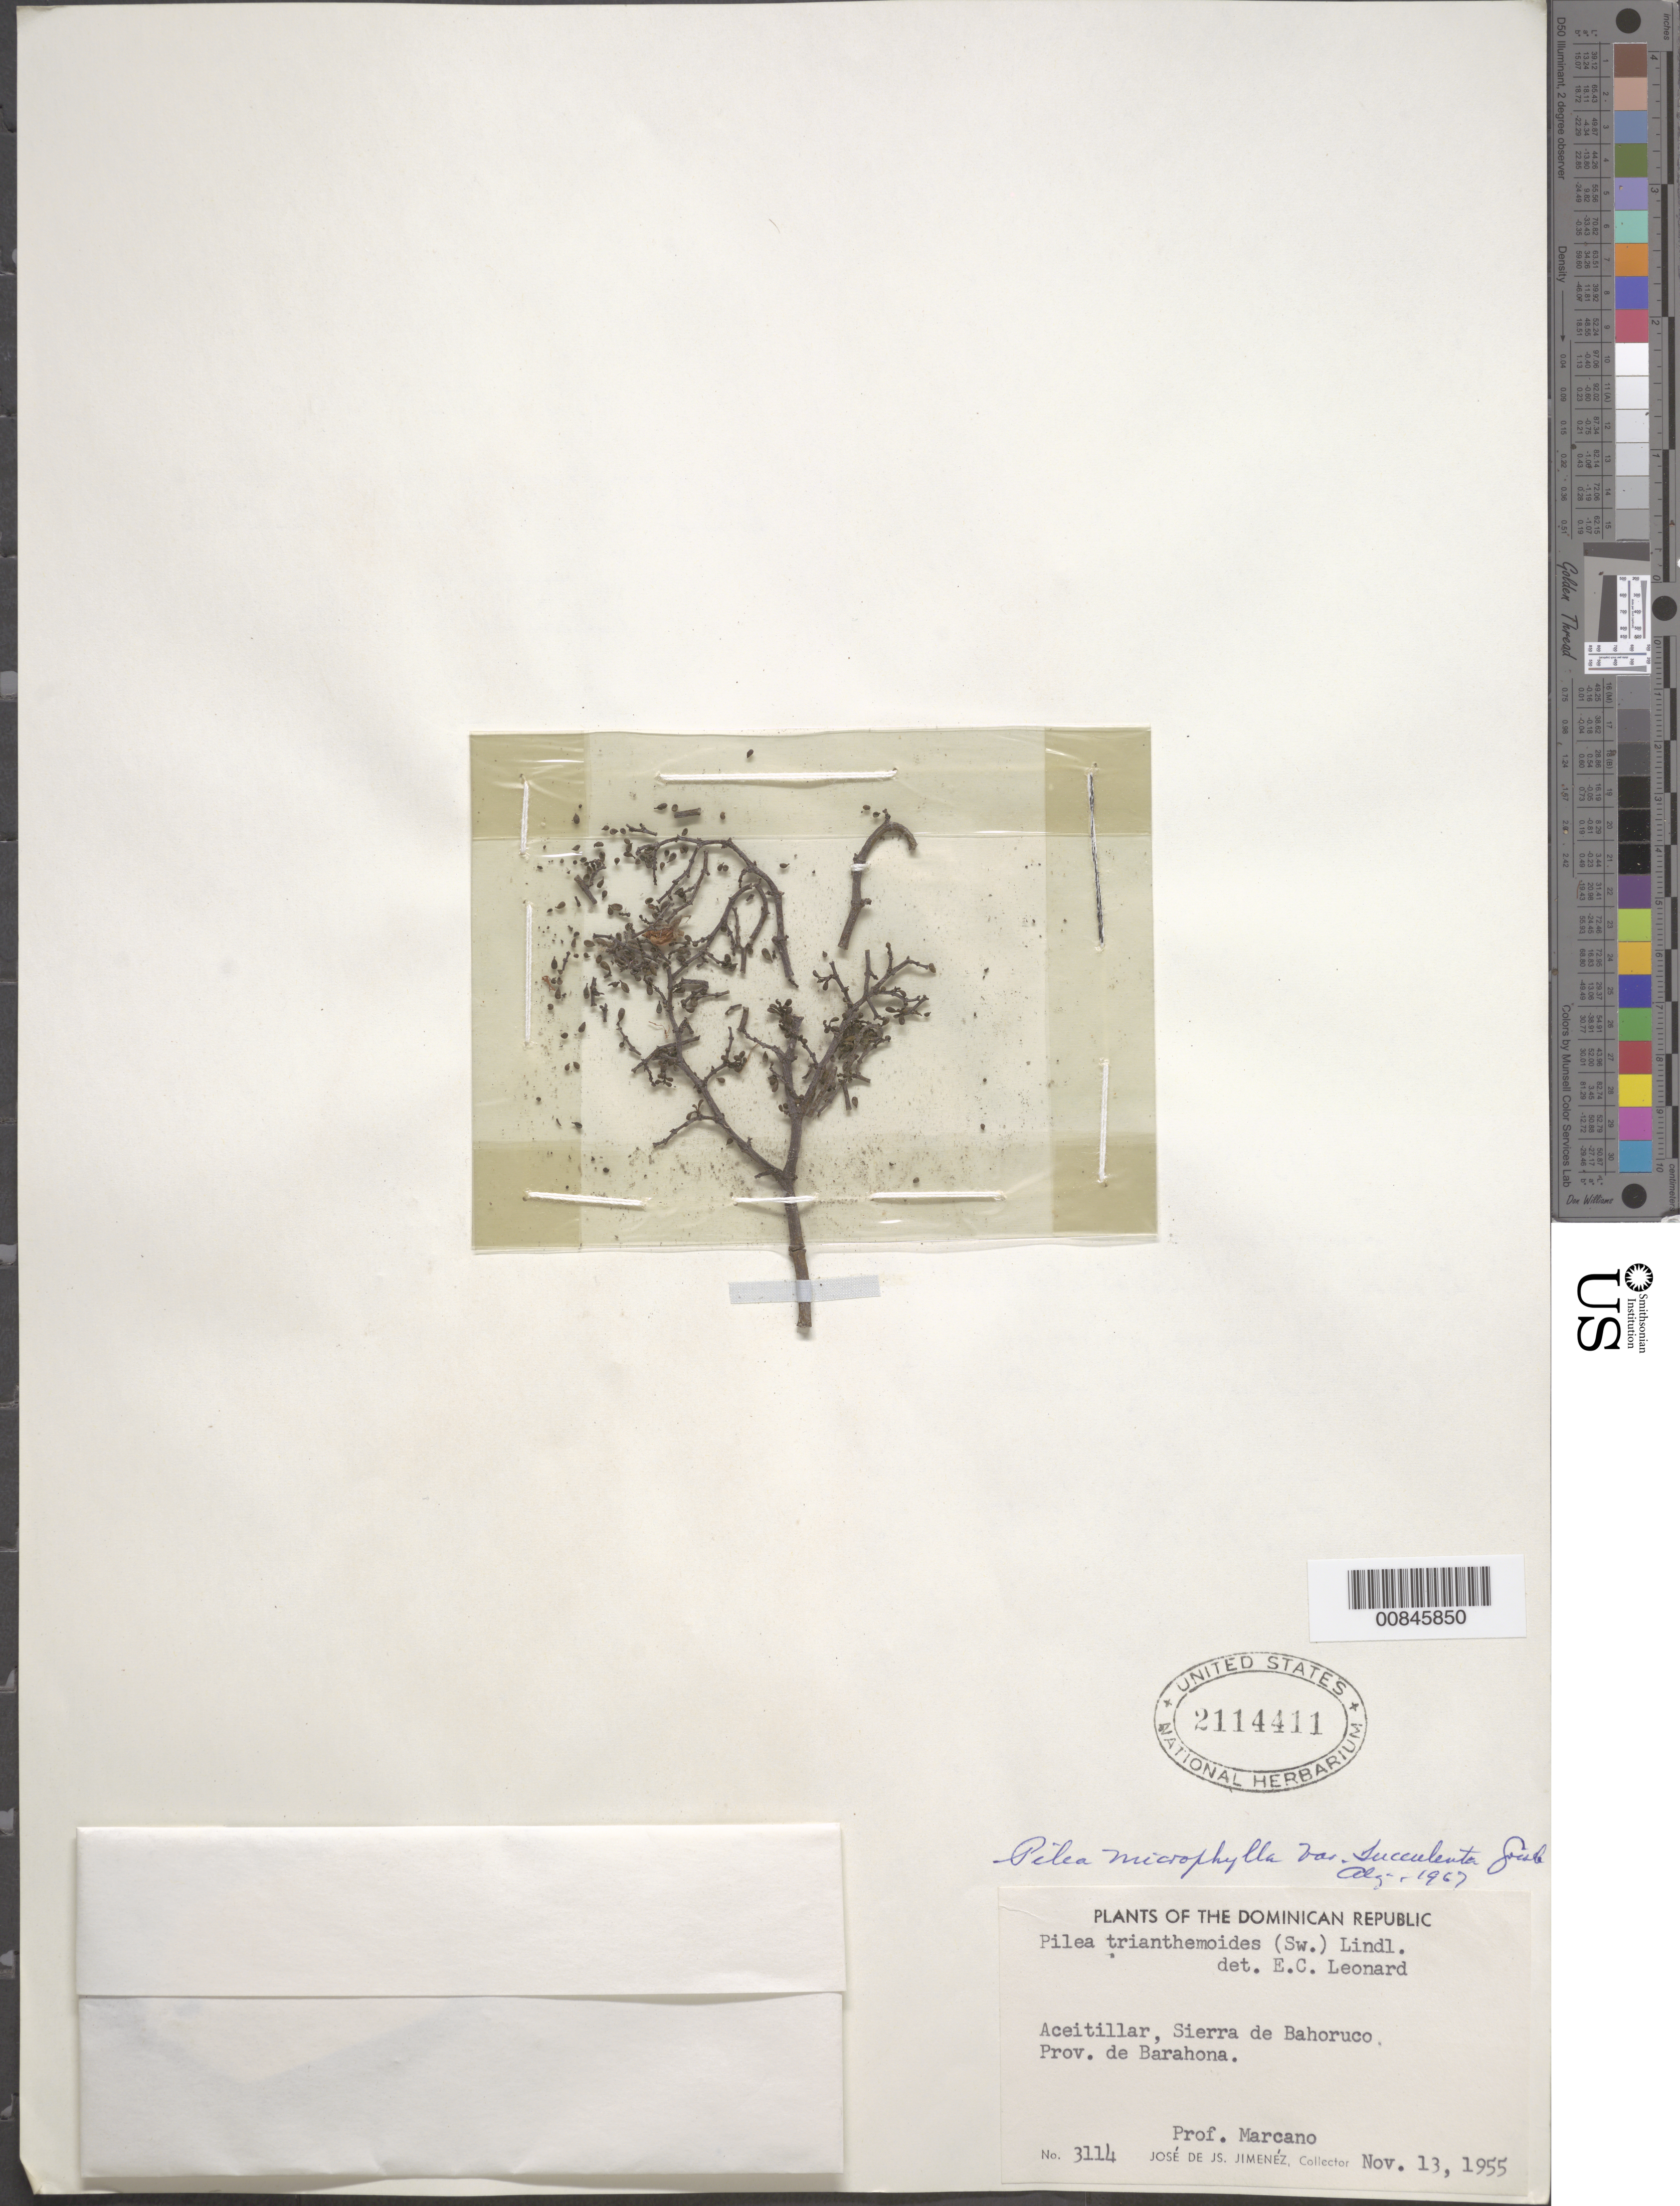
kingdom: Plantae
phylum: Tracheophyta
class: Magnoliopsida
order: Rosales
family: Urticaceae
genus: Pilea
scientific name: Pilea microphylla var. succulenta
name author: Griseb.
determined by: Liogier, Alain H.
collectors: J. J. Jiménez & E. J. Marcano F.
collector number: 3114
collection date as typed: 13 Nov 1955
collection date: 1955-11-13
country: Dominican Republic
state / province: Barahona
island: Hispaniola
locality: Aceitillar, Sierra de Bahoruco.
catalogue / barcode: US 2114411